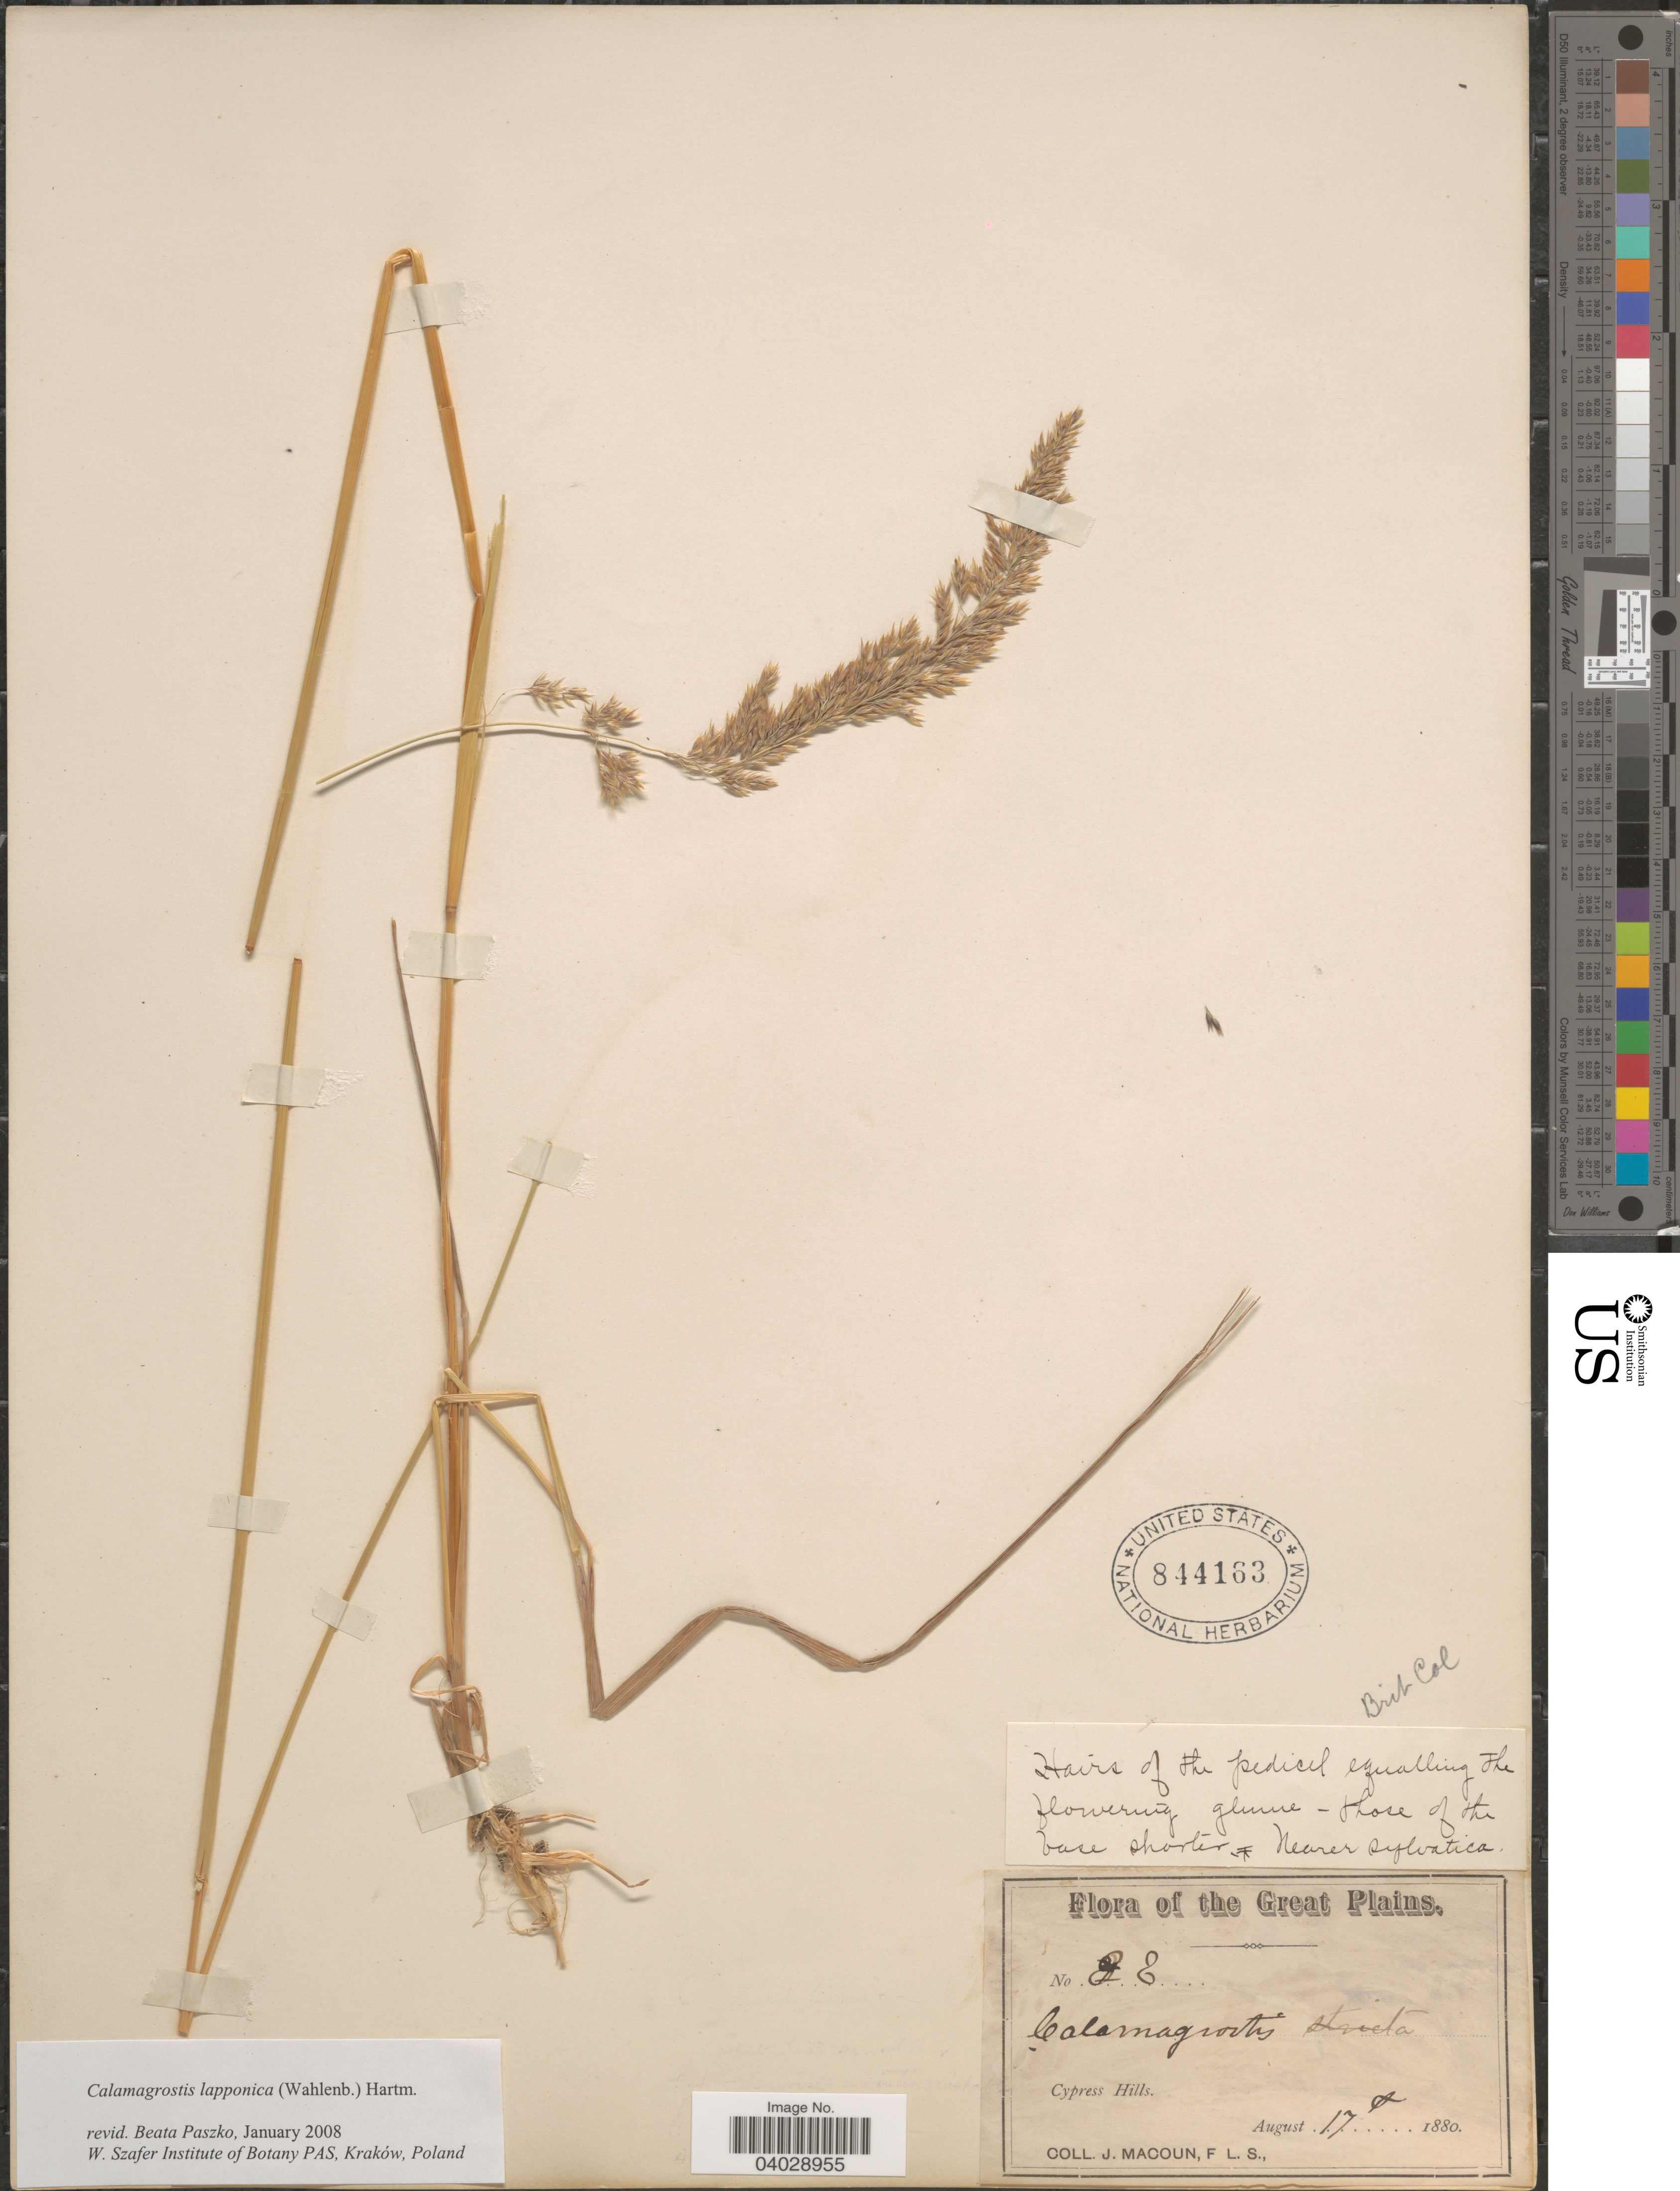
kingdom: Plantae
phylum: Tracheophyta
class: Liliopsida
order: Poales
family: Poaceae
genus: Calamagrostis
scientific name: Calamagrostis lapponica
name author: (Wahlenb.) Hartm.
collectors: J. Macoun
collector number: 8*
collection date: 1880-08-17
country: Canada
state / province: British Columbia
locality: Great Plains. Cypress Hills.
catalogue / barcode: US 844163